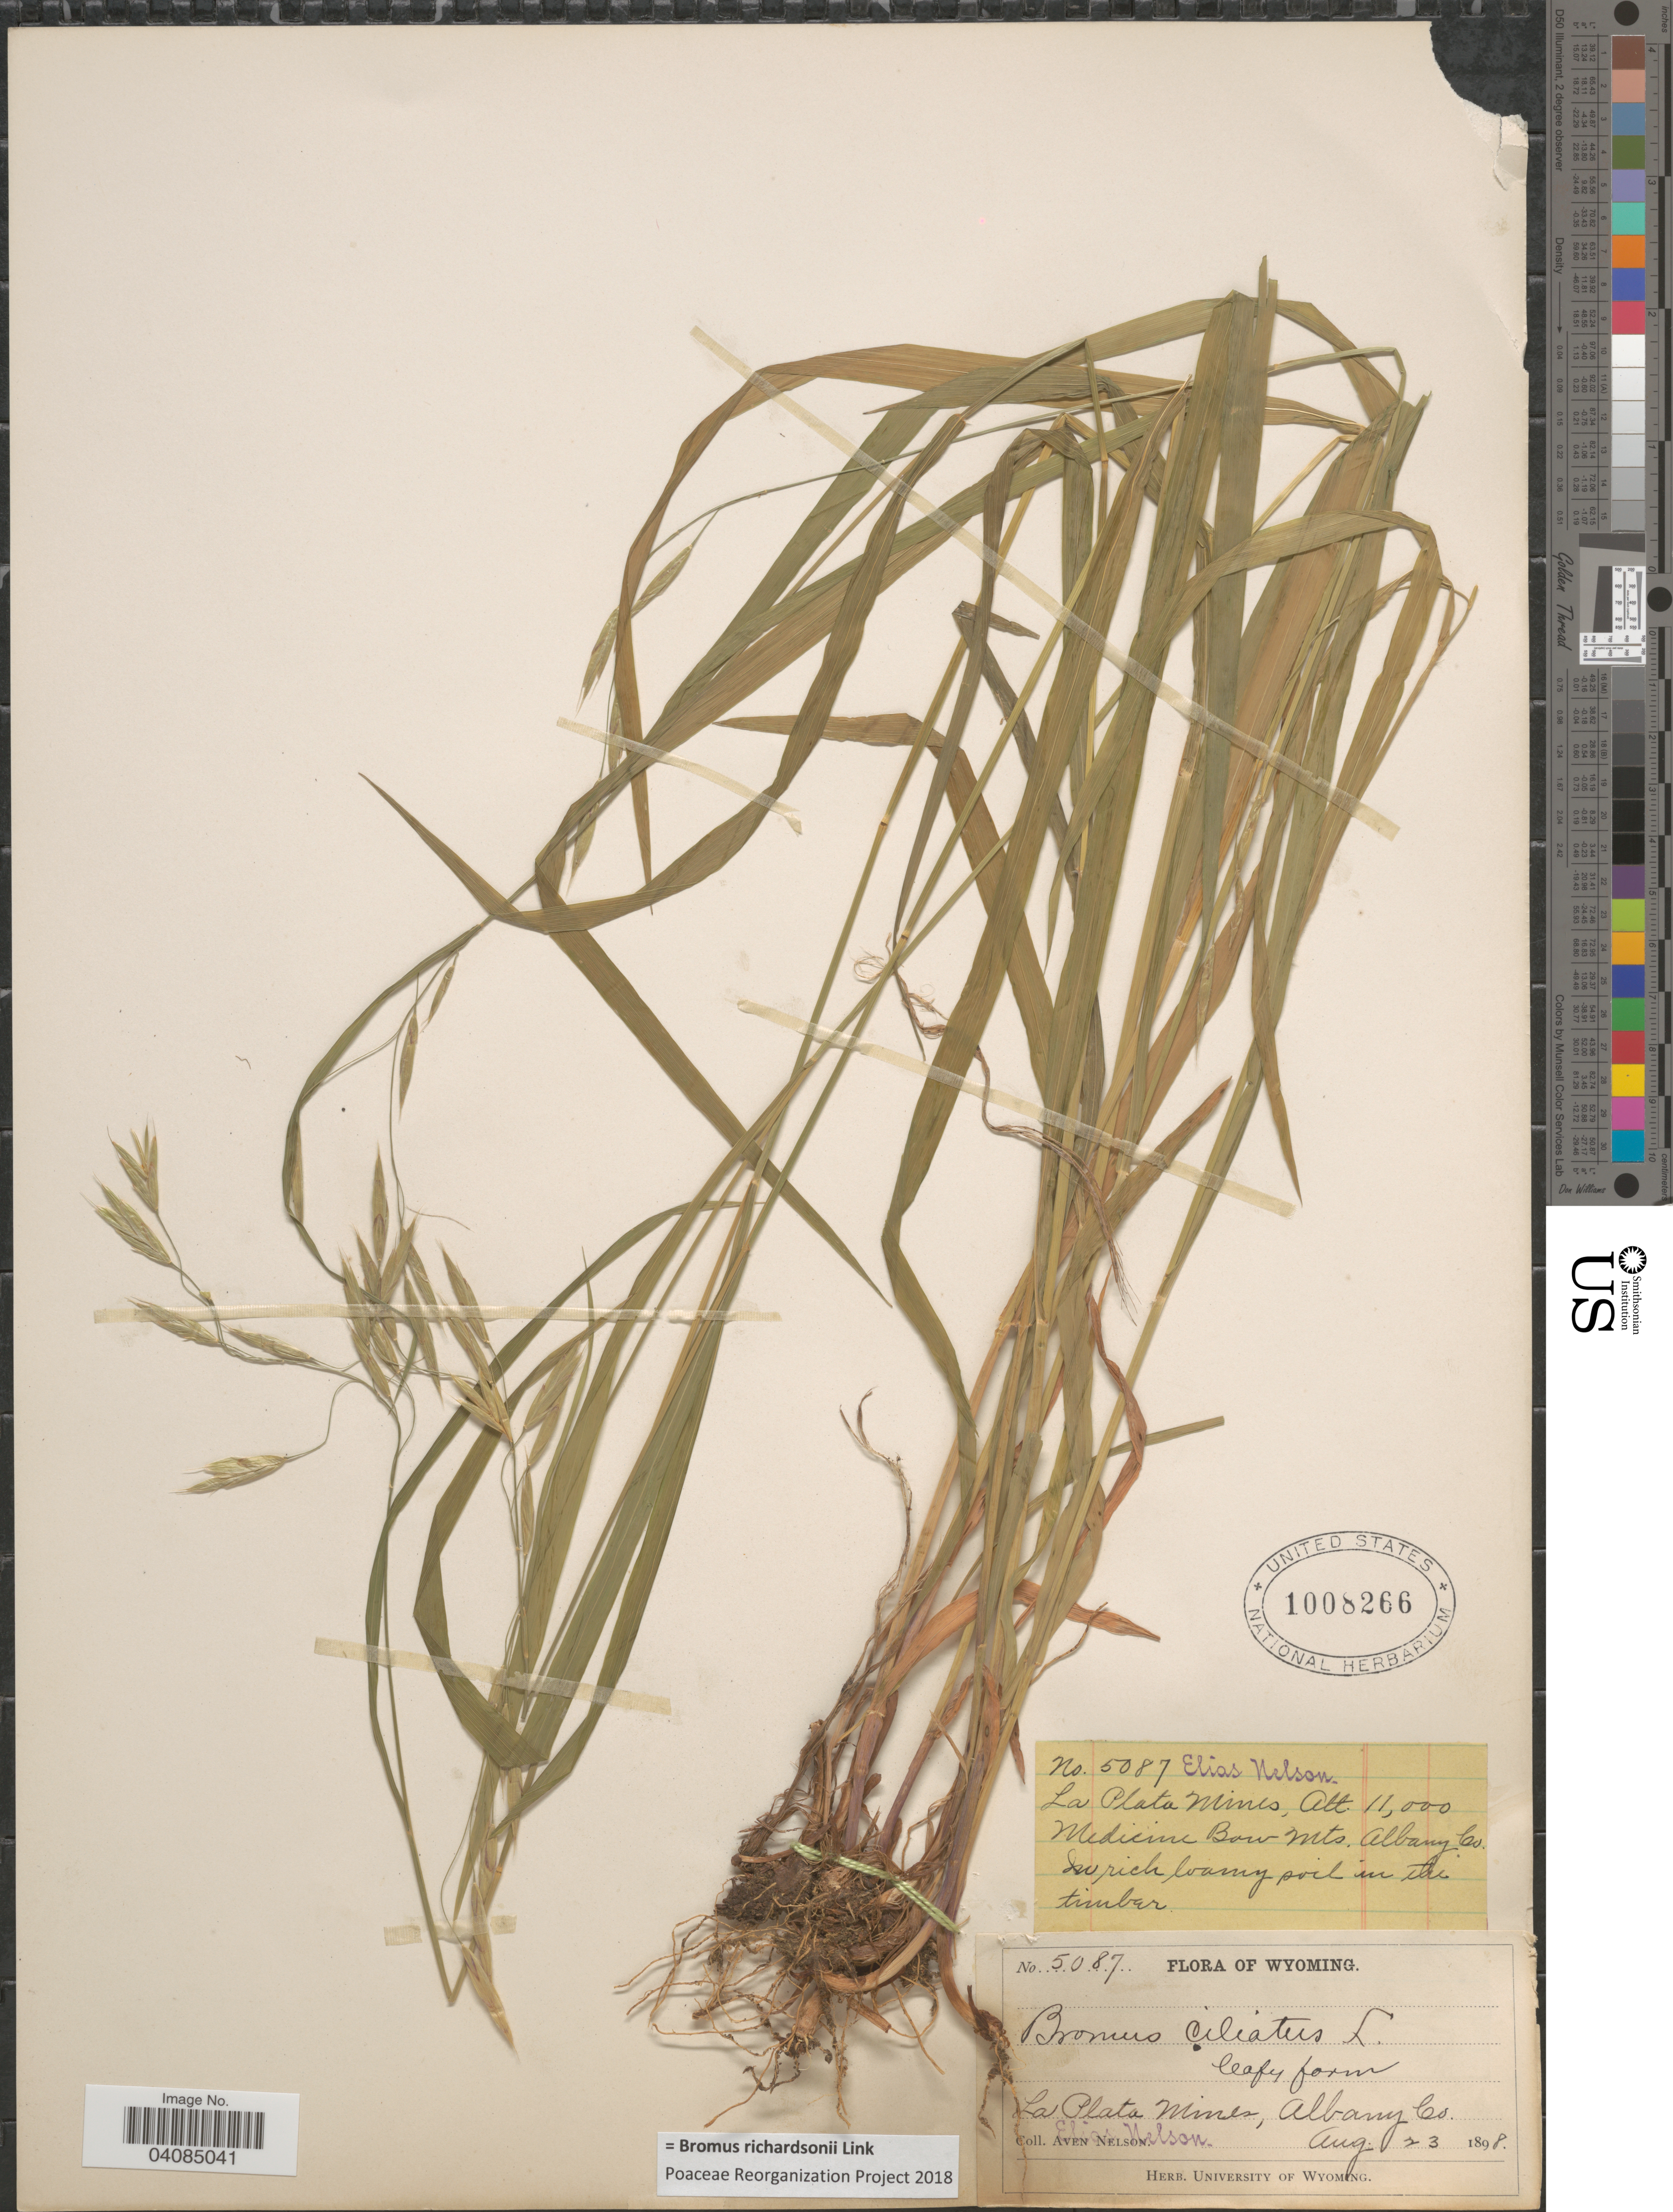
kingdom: Plantae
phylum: Tracheophyta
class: Liliopsida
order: Poales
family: Poaceae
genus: Bromus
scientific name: Bromus racemosus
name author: L.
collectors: E. Nelson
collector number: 5087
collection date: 1898-08-23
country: United States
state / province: Wyoming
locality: La Plata Mines, Medicine Bow Mts. Albany Co. In rich loamy soil in the timber.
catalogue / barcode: US 1008266